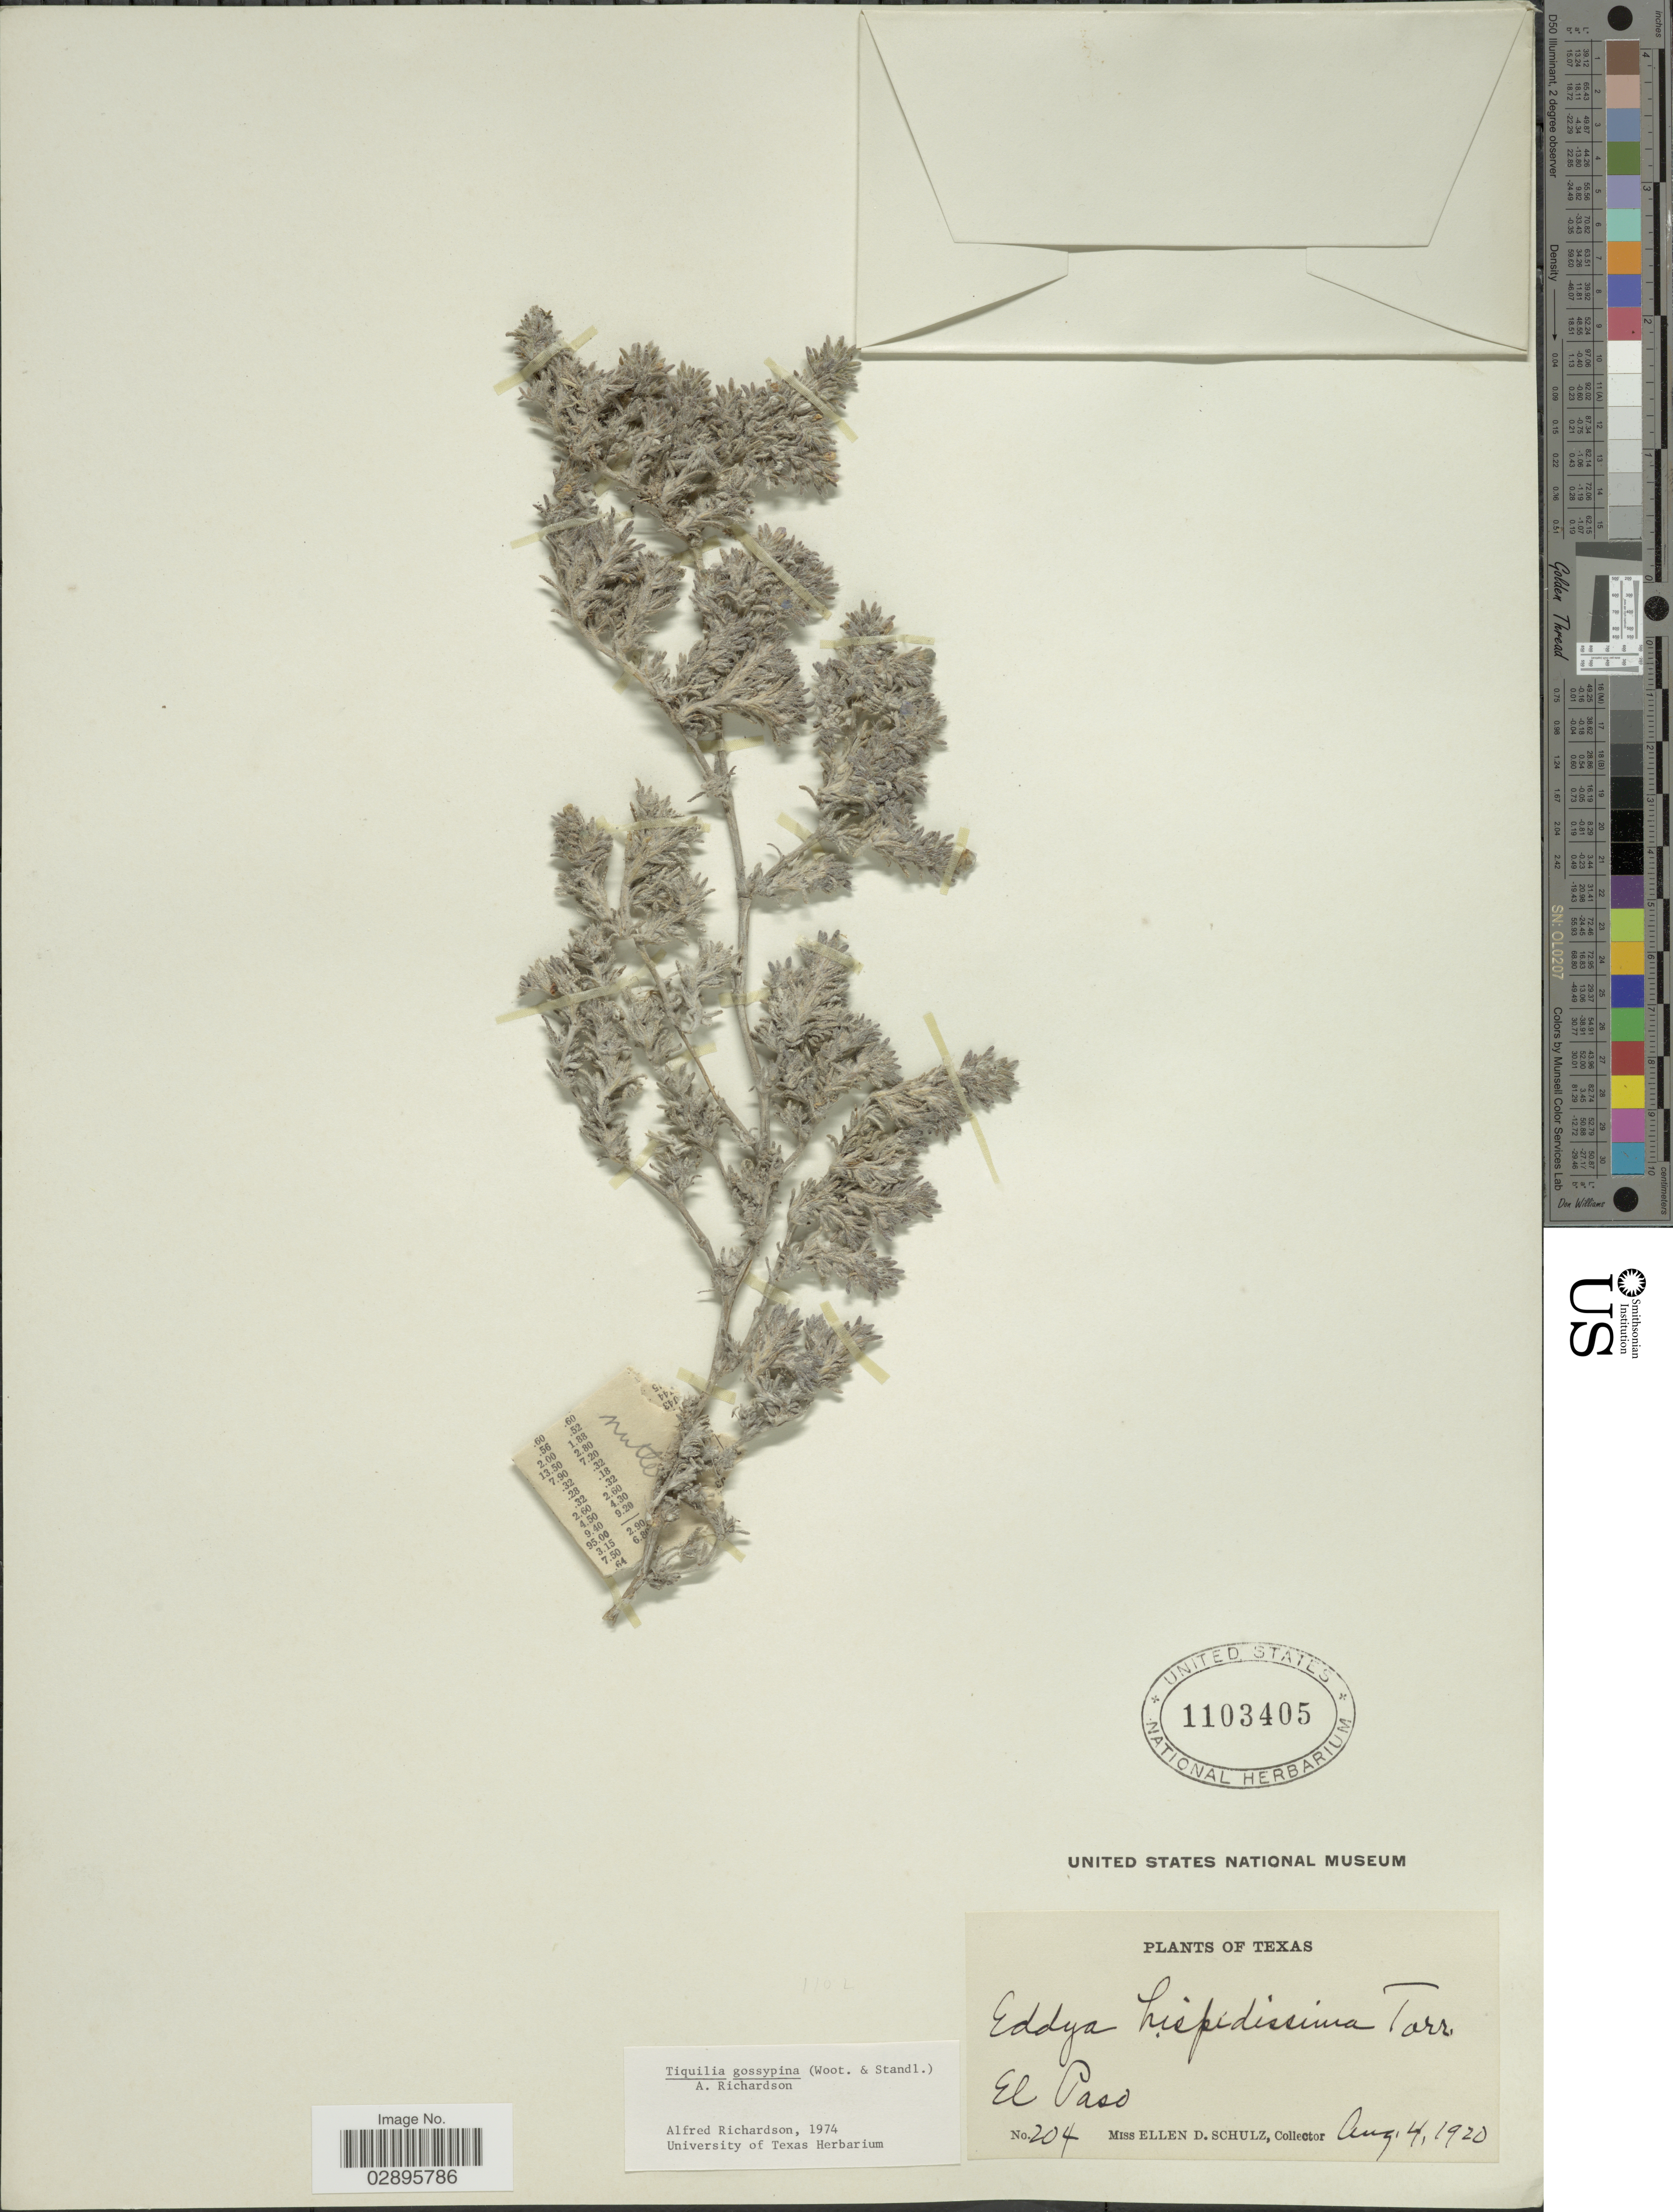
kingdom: Plantae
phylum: Tracheophyta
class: Magnoliopsida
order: Boraginales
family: Ehretiaceae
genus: Tiquilia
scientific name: Tiquilia gossypina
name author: (Wooton) A.T. Richardson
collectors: E. D. Schulz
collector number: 204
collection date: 1920-08-04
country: United States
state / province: Texas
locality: El Paso.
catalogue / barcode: US 1103405